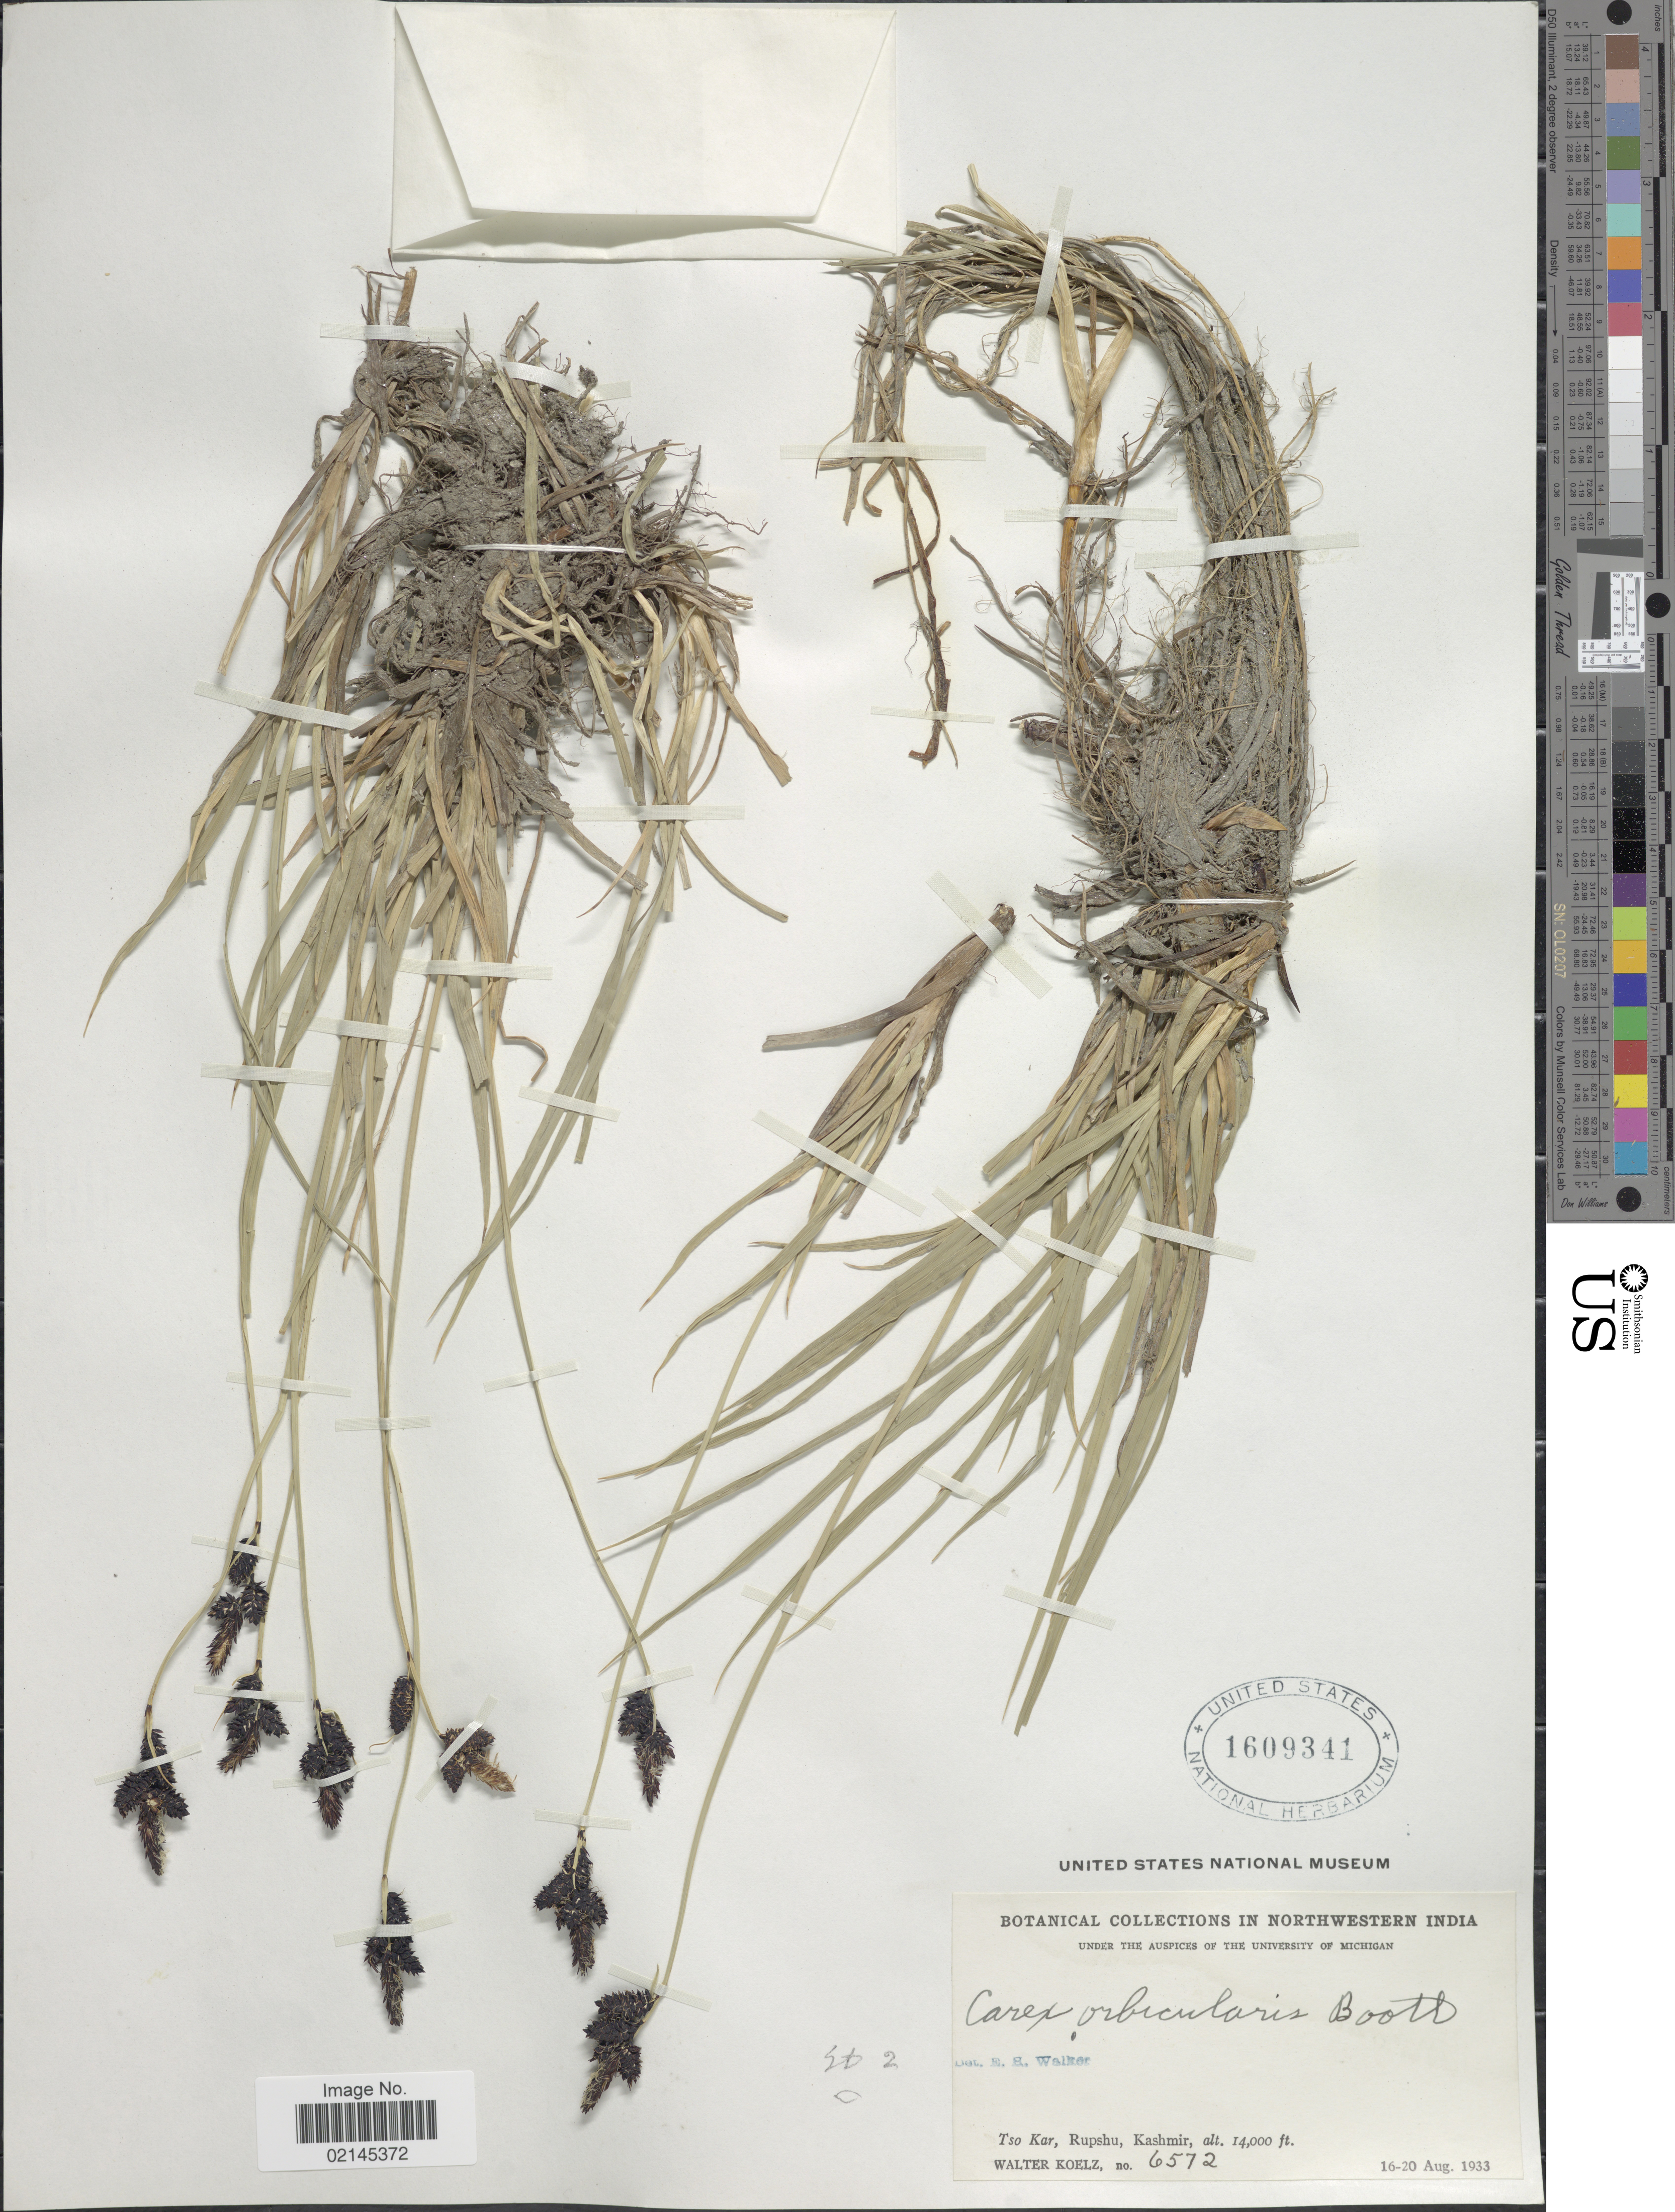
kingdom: Plantae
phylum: Tracheophyta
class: Liliopsida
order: Poales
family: Cyperaceae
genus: Carex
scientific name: Carex orbicularis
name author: Boott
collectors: W. N. Koelz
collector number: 6572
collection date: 1933-08-16/1933-08-20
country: India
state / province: Jammu and Kashmir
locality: Northwestern India, Tso Kar, Rupshu, Kashmir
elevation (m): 4267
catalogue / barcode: US 1609341